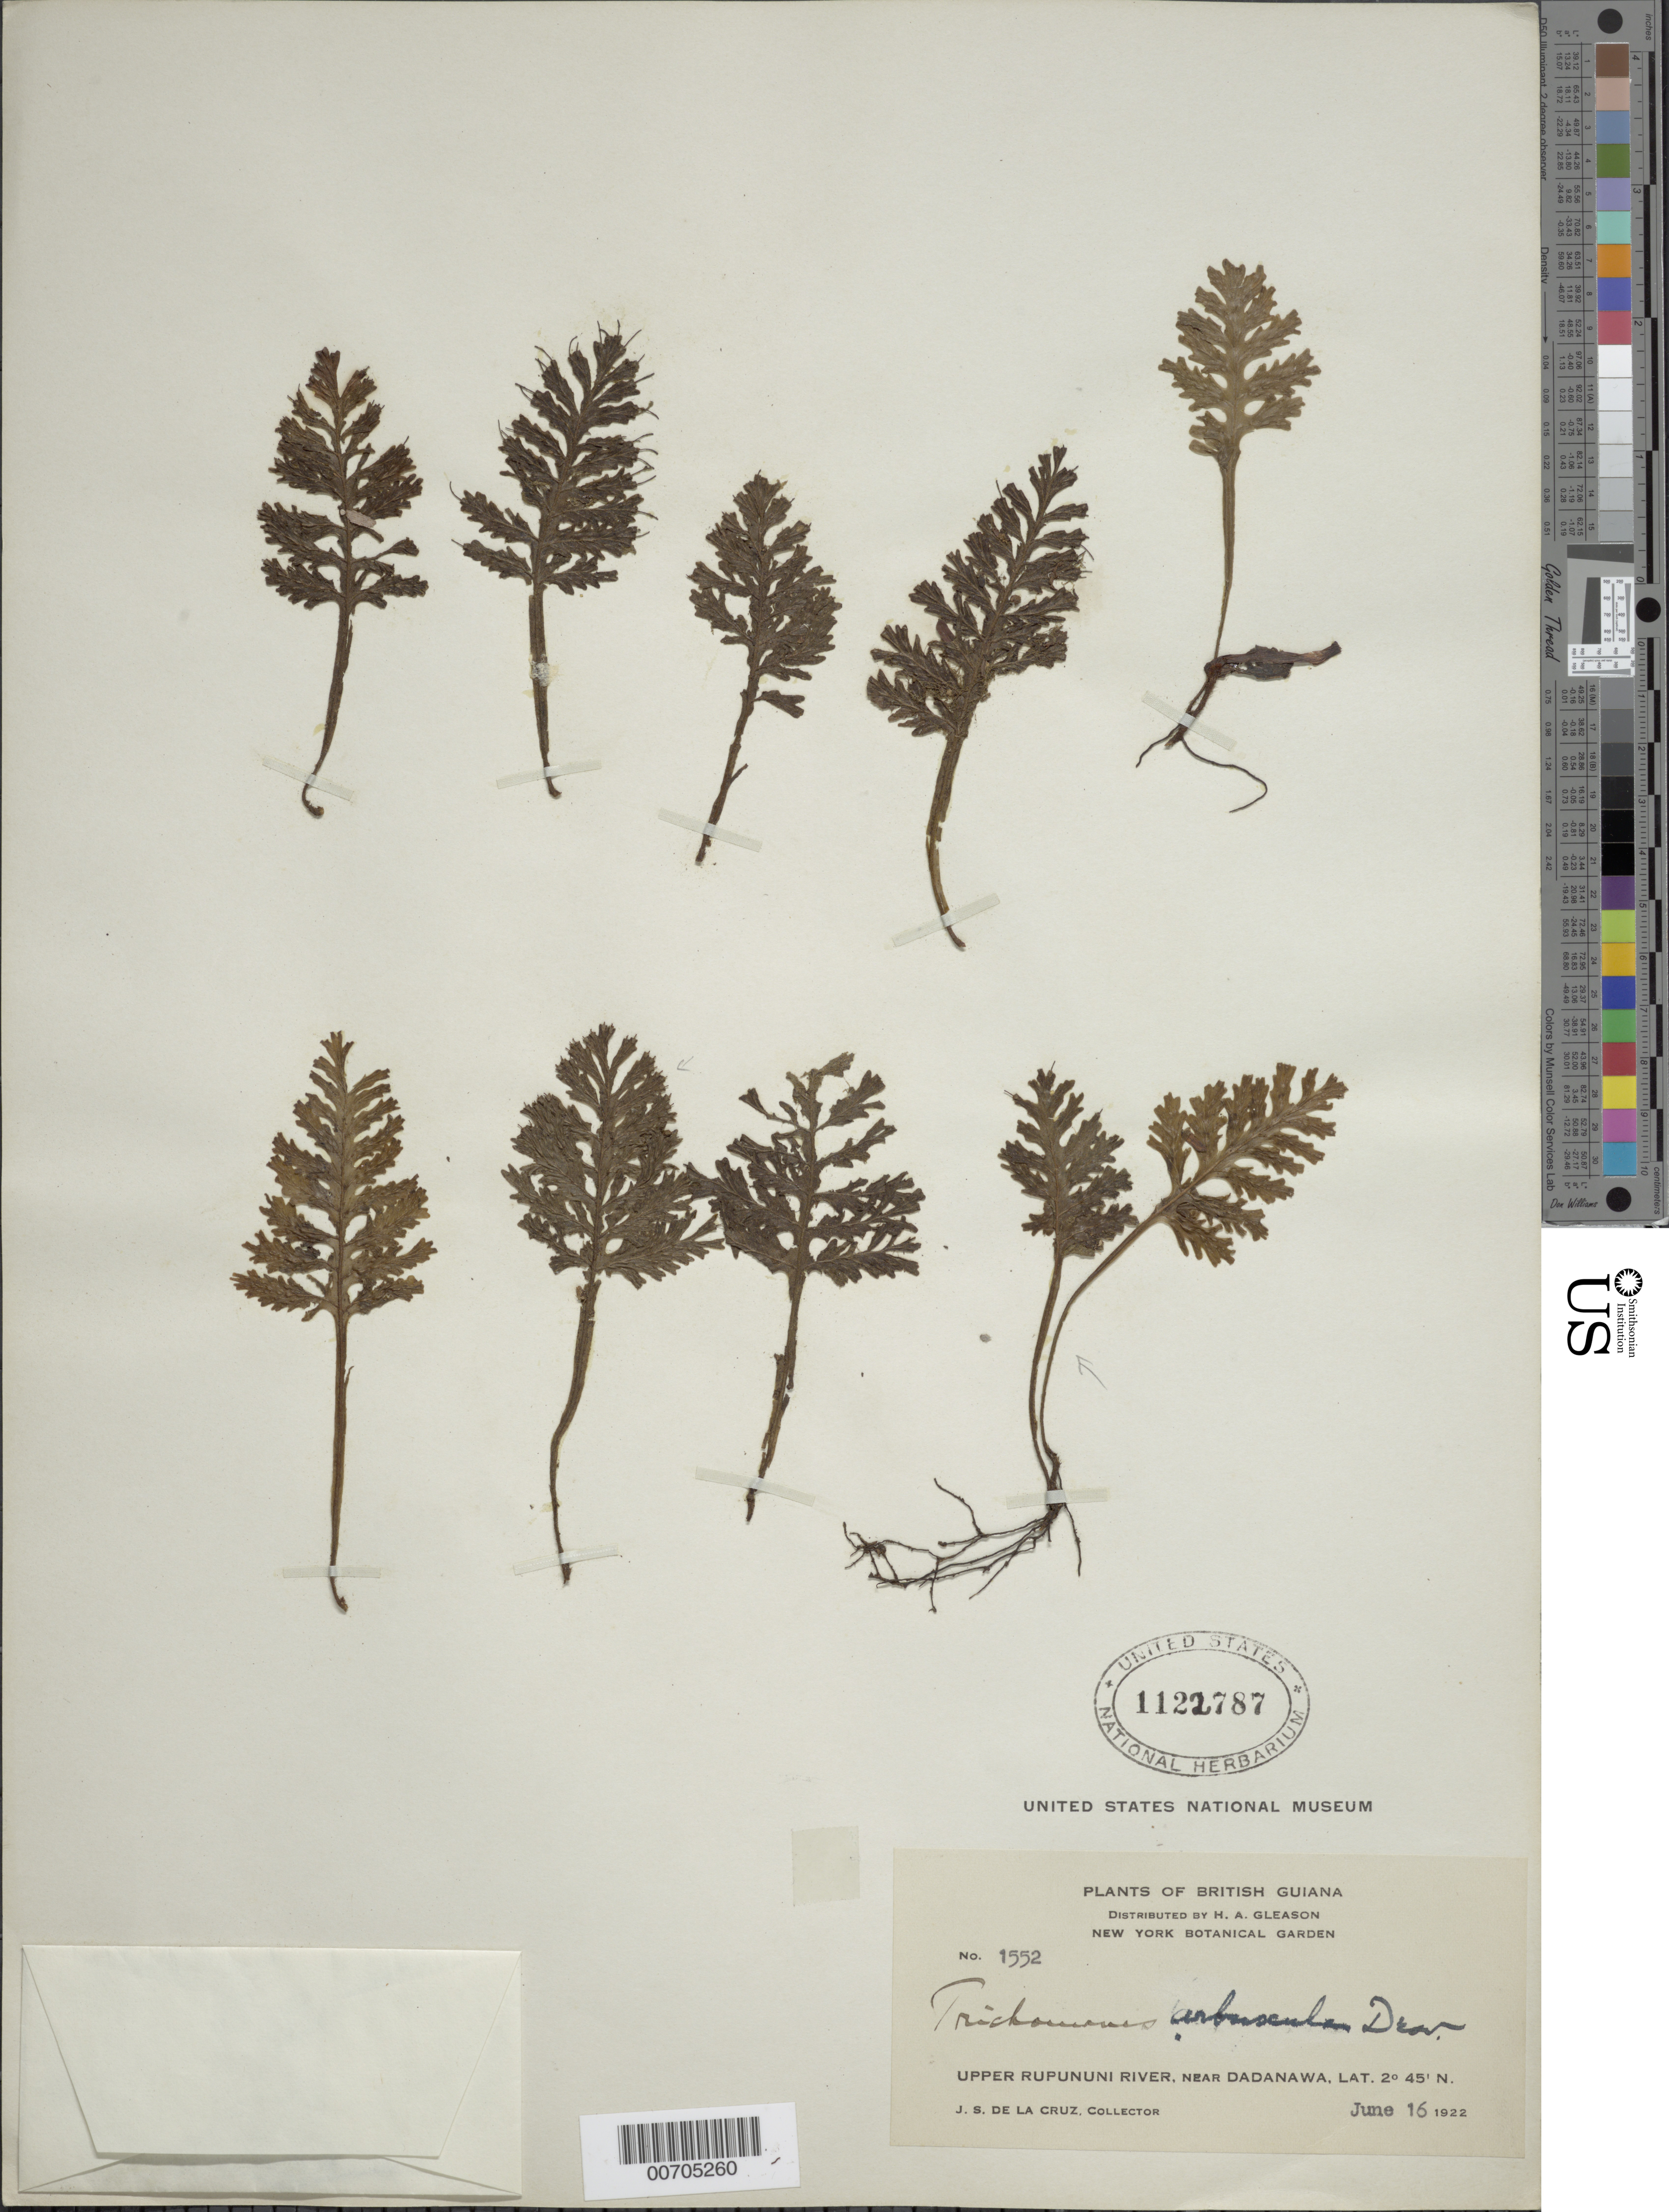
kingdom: Plantae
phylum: Tracheophyta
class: Polypodiopsida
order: Hymenophyllales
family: Hymenophyllaceae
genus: Trichomanes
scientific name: Trichomanes arbuscula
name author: Desv.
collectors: J. S. de la Cruz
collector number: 1552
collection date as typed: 16-Jun-22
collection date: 1922-06-16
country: Guyana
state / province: U. Takutu-U. Essequibo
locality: Dadanawa, vic., upper Rupununi R.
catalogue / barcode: US 1122787